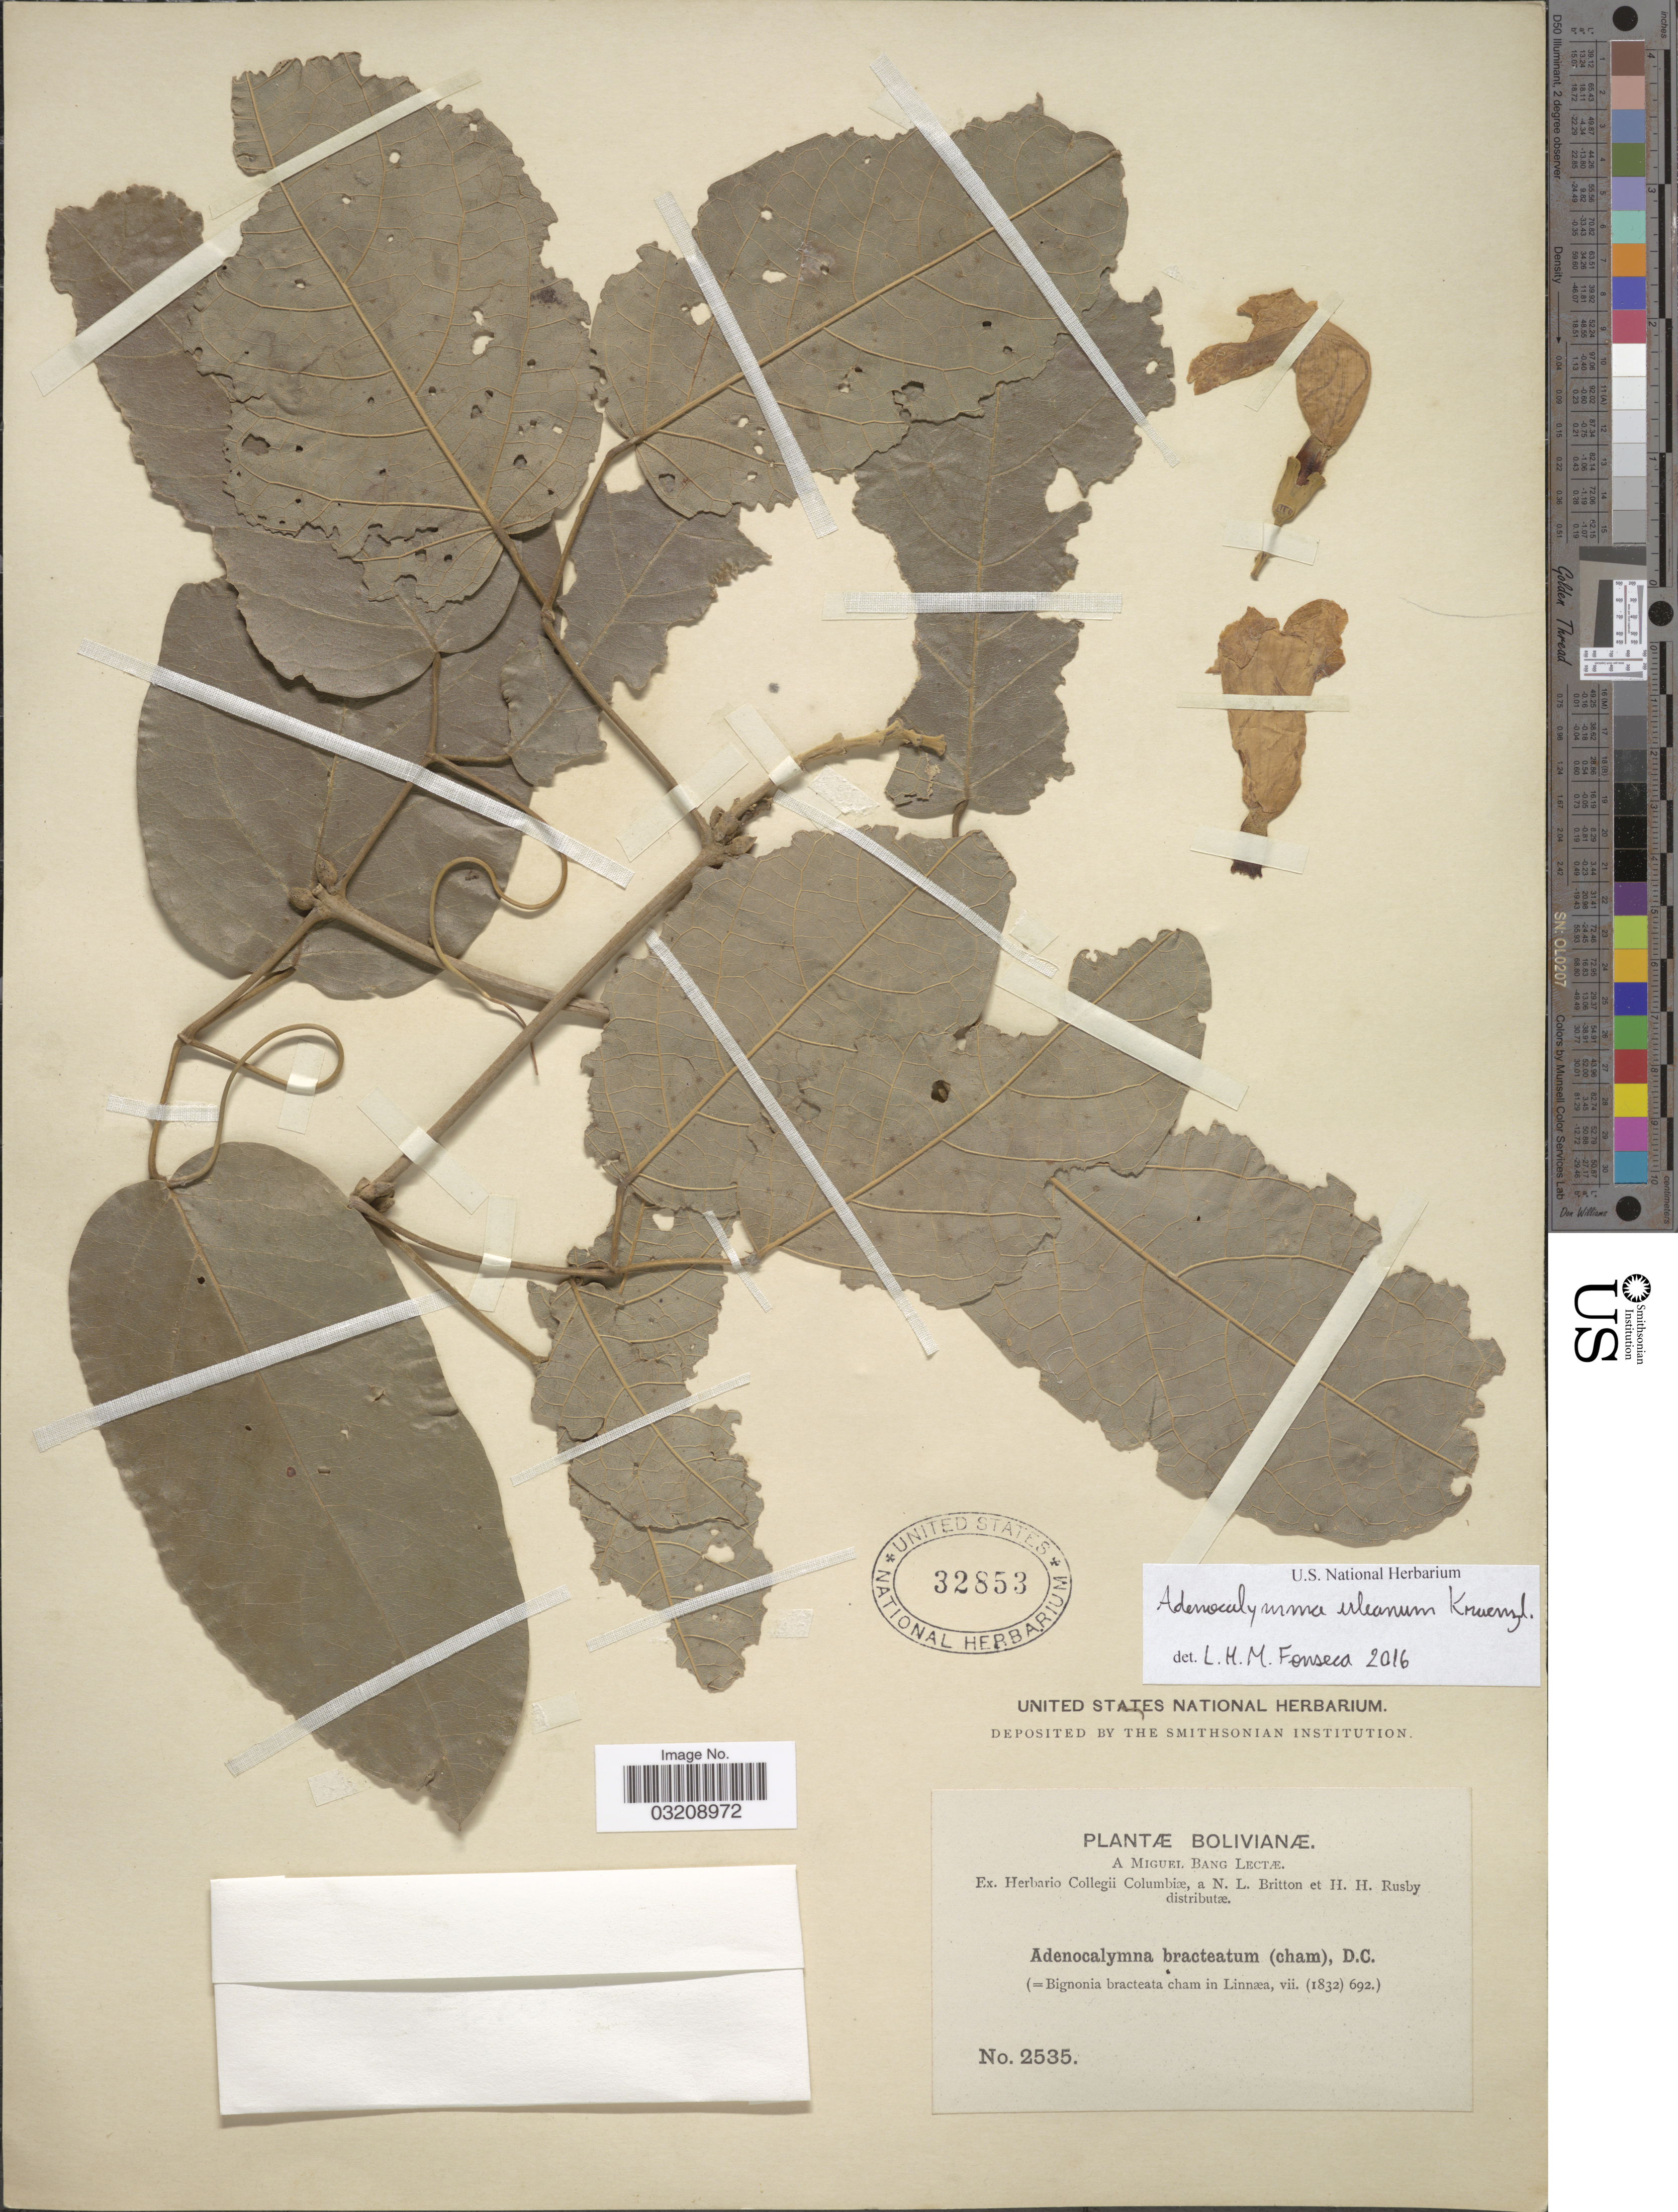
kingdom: Plantae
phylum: Tracheophyta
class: Magnoliopsida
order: Lamiales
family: Bignoniaceae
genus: Adenocalymma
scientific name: Adenocalymma uleanum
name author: Kraenzl.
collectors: M. Bang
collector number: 2535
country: Bolivia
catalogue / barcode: US 32853